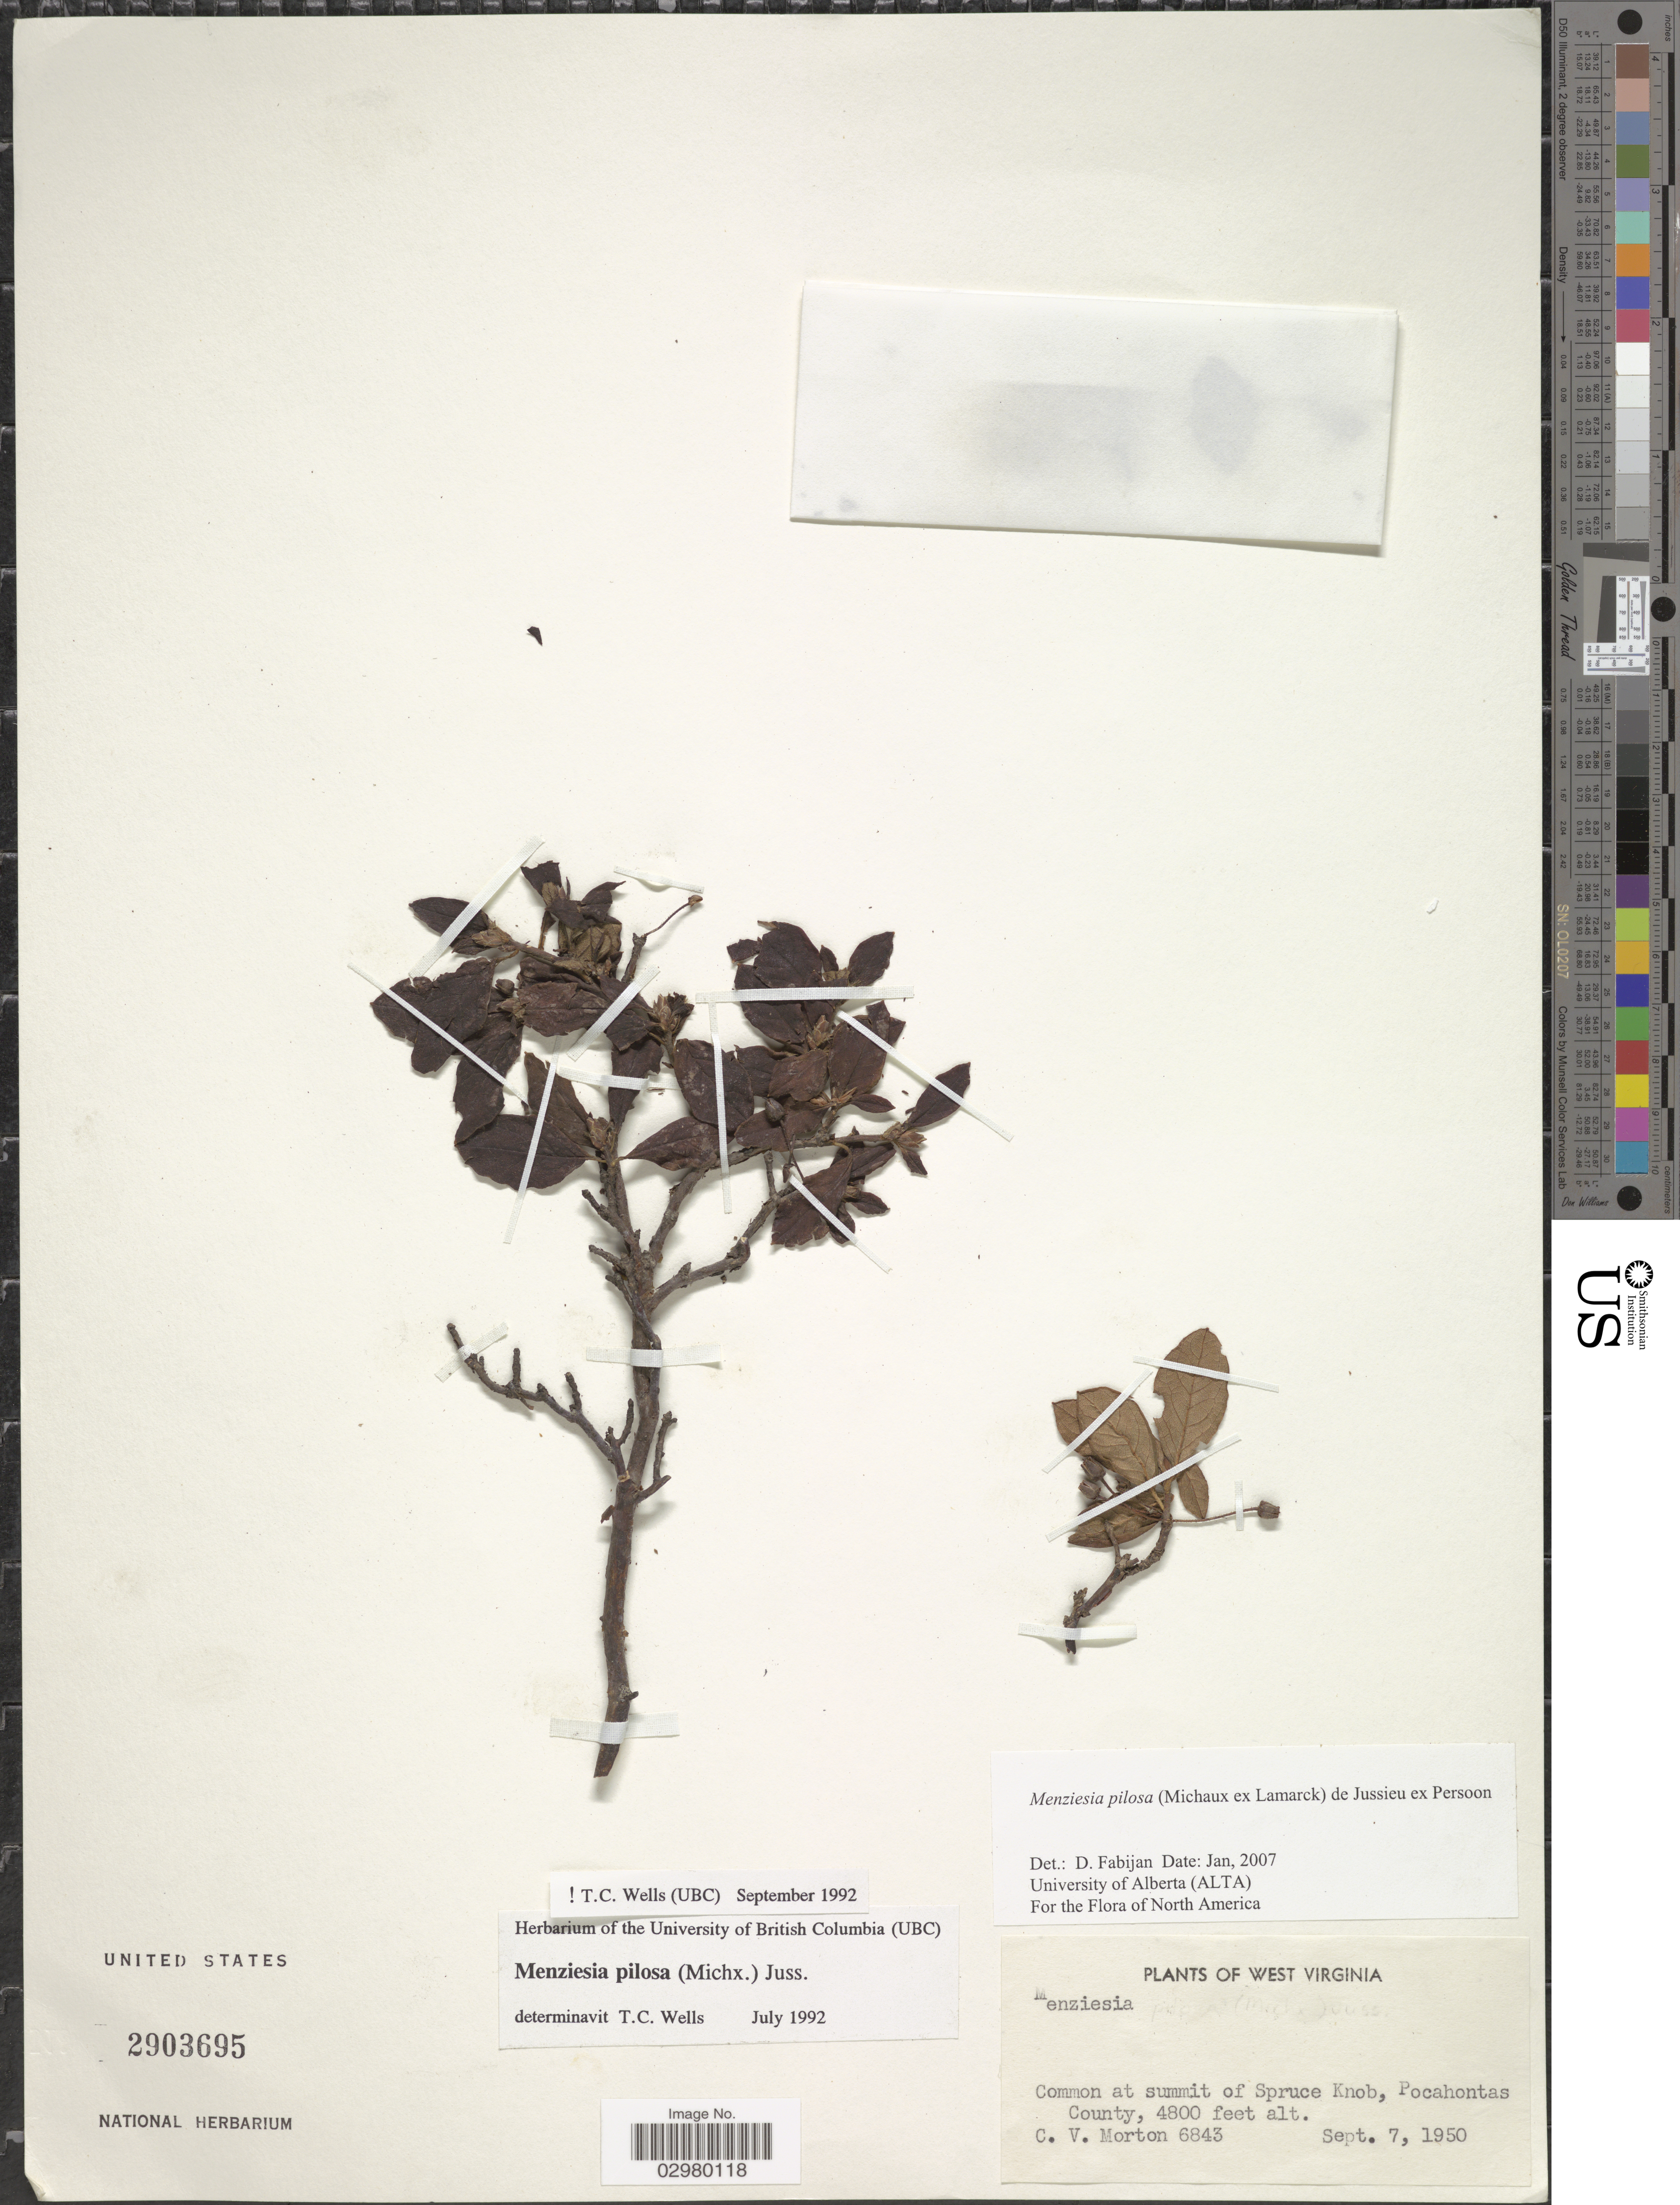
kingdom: Plantae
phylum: Tracheophyta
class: Magnoliopsida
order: Ericales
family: Ericaceae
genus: Menziesia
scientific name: Menziesia pilosa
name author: (Michx.) Juss.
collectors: C. V. Morton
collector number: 6843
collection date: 1950-09-07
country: United States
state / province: West Virginia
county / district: Pocahontas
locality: At summit of Spruce Knob, Pocahontas County.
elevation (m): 1463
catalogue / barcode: US 2903695